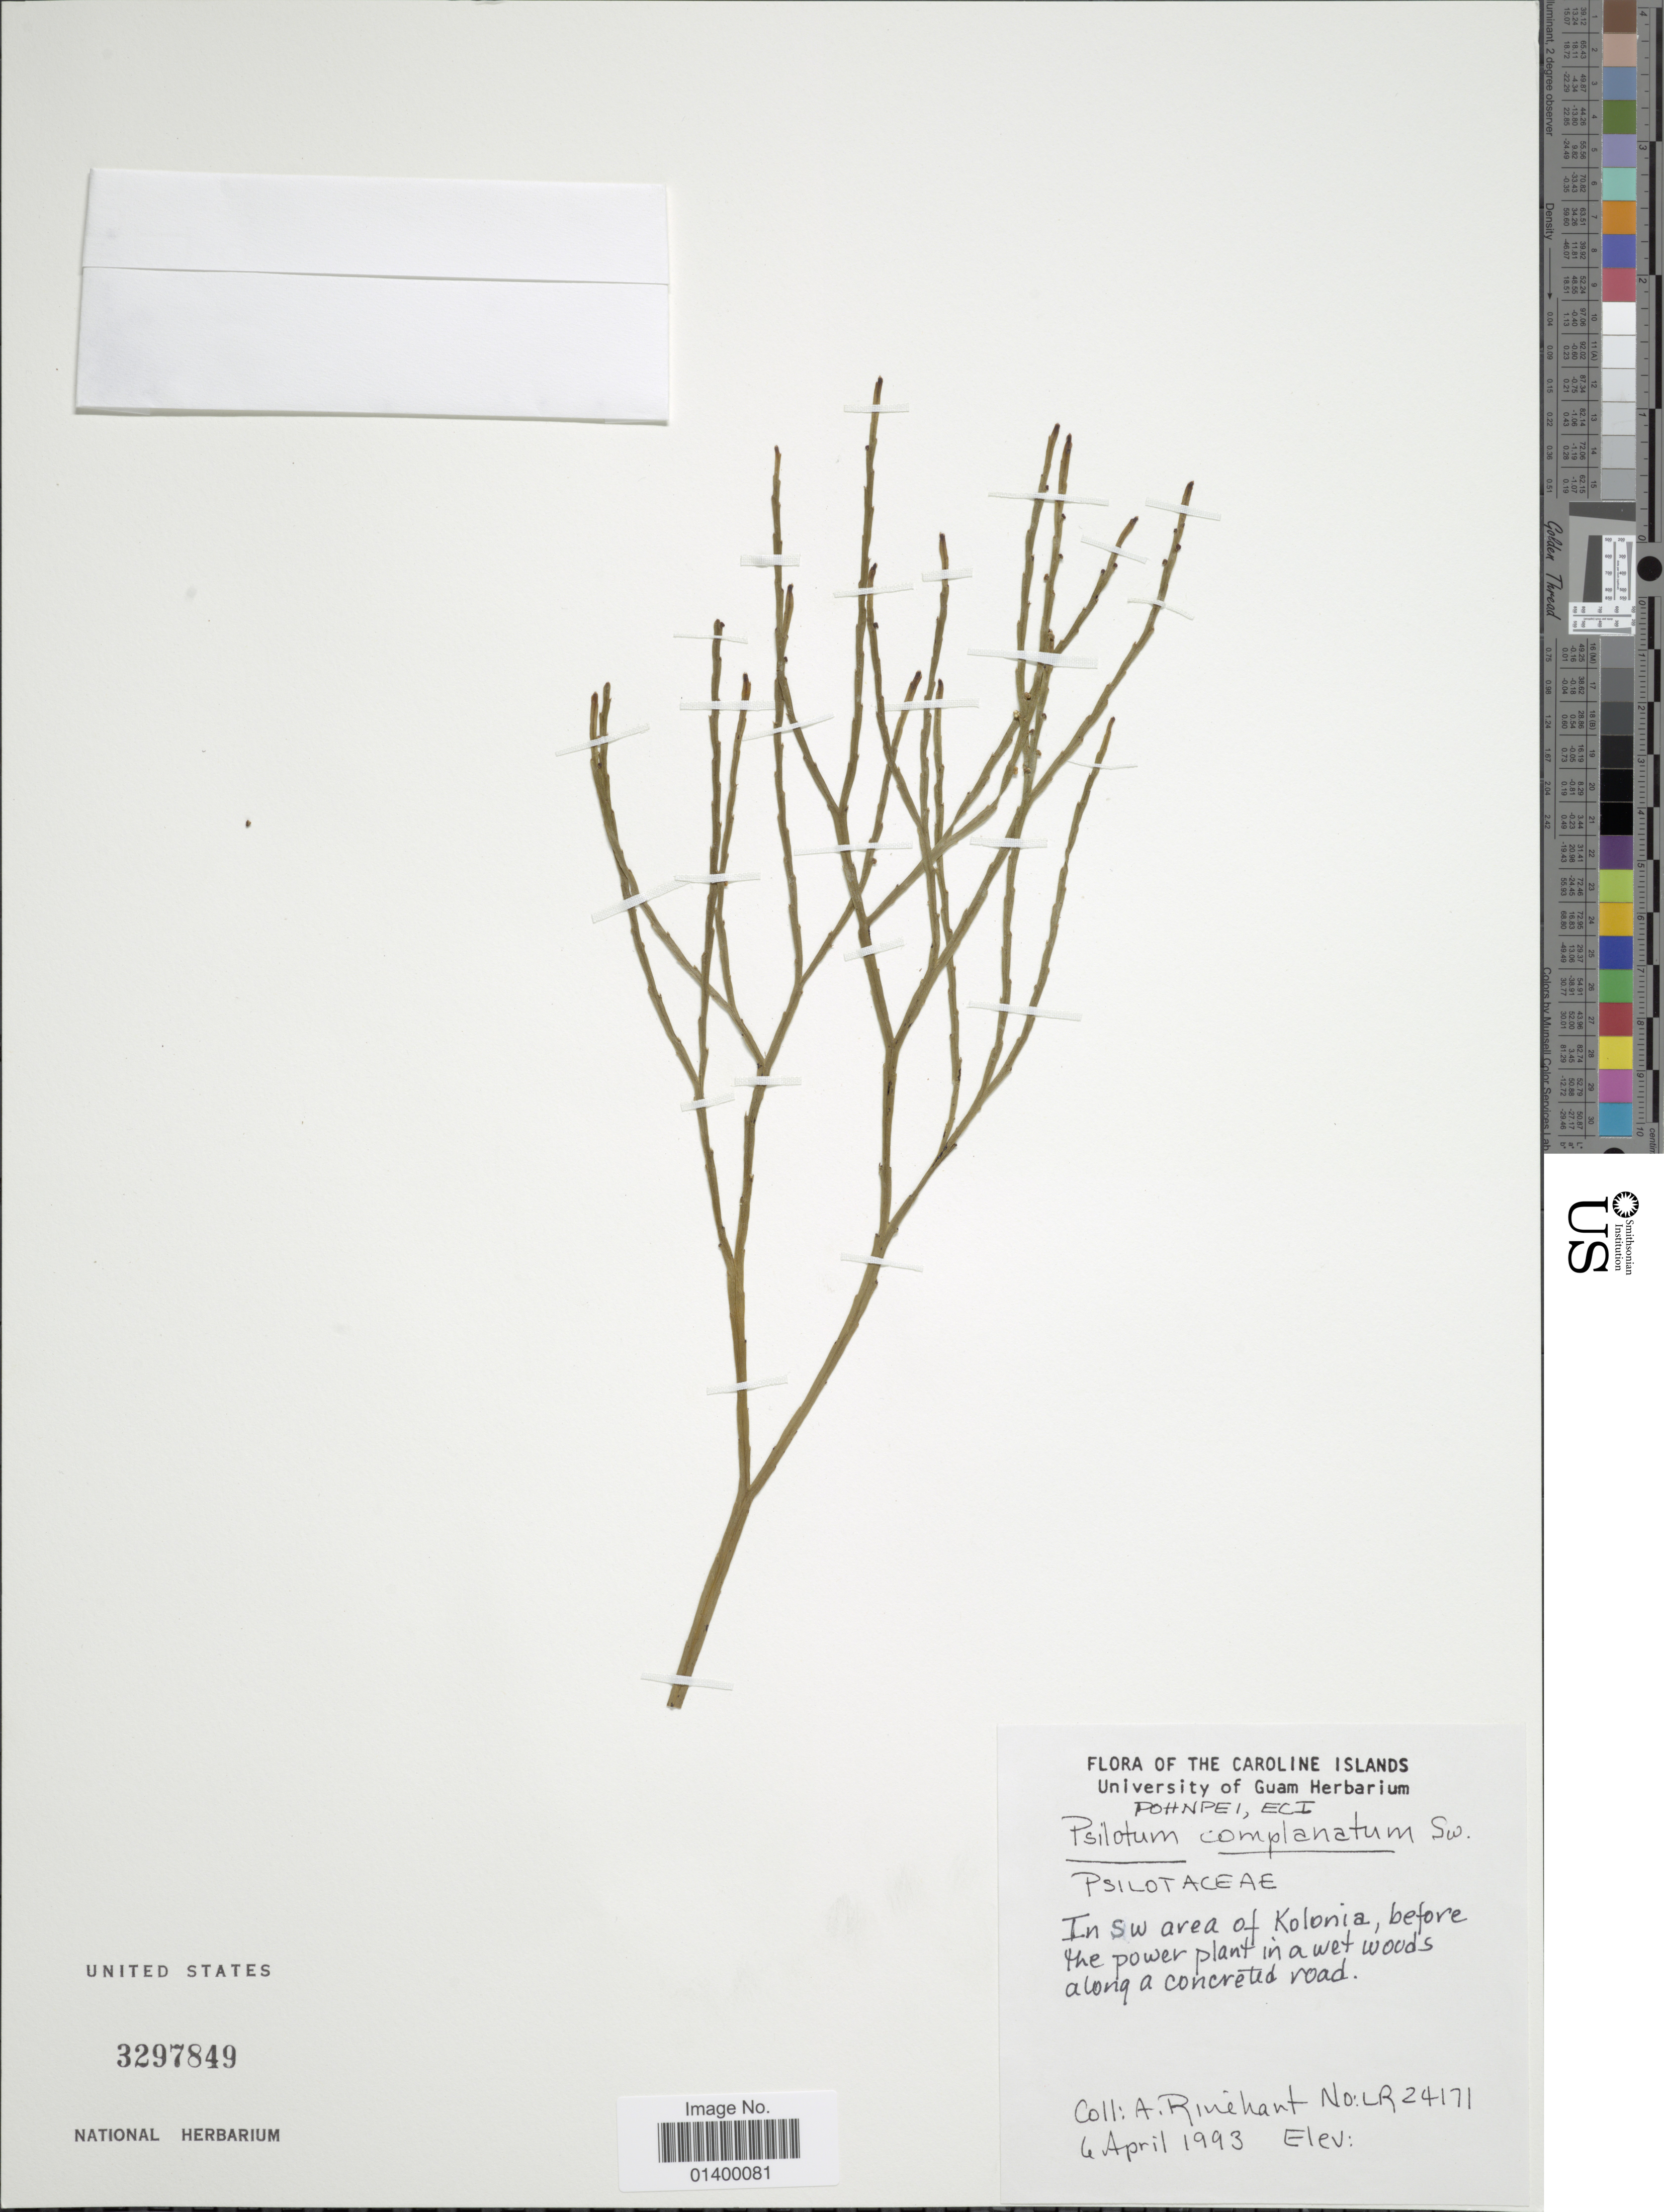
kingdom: Plantae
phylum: Tracheophyta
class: Polypodiopsida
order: Psilotales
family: Psilotaceae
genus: Psilotum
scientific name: Psilotum complanatum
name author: Sw.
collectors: A. Rinehart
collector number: LR 24171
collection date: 1993-04-06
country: Micronesia, Federated States of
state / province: Pohnpei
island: Pohnpei [Ponape]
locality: Caroline Islands, ECI, in SW area of Kolonia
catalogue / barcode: US 3297849